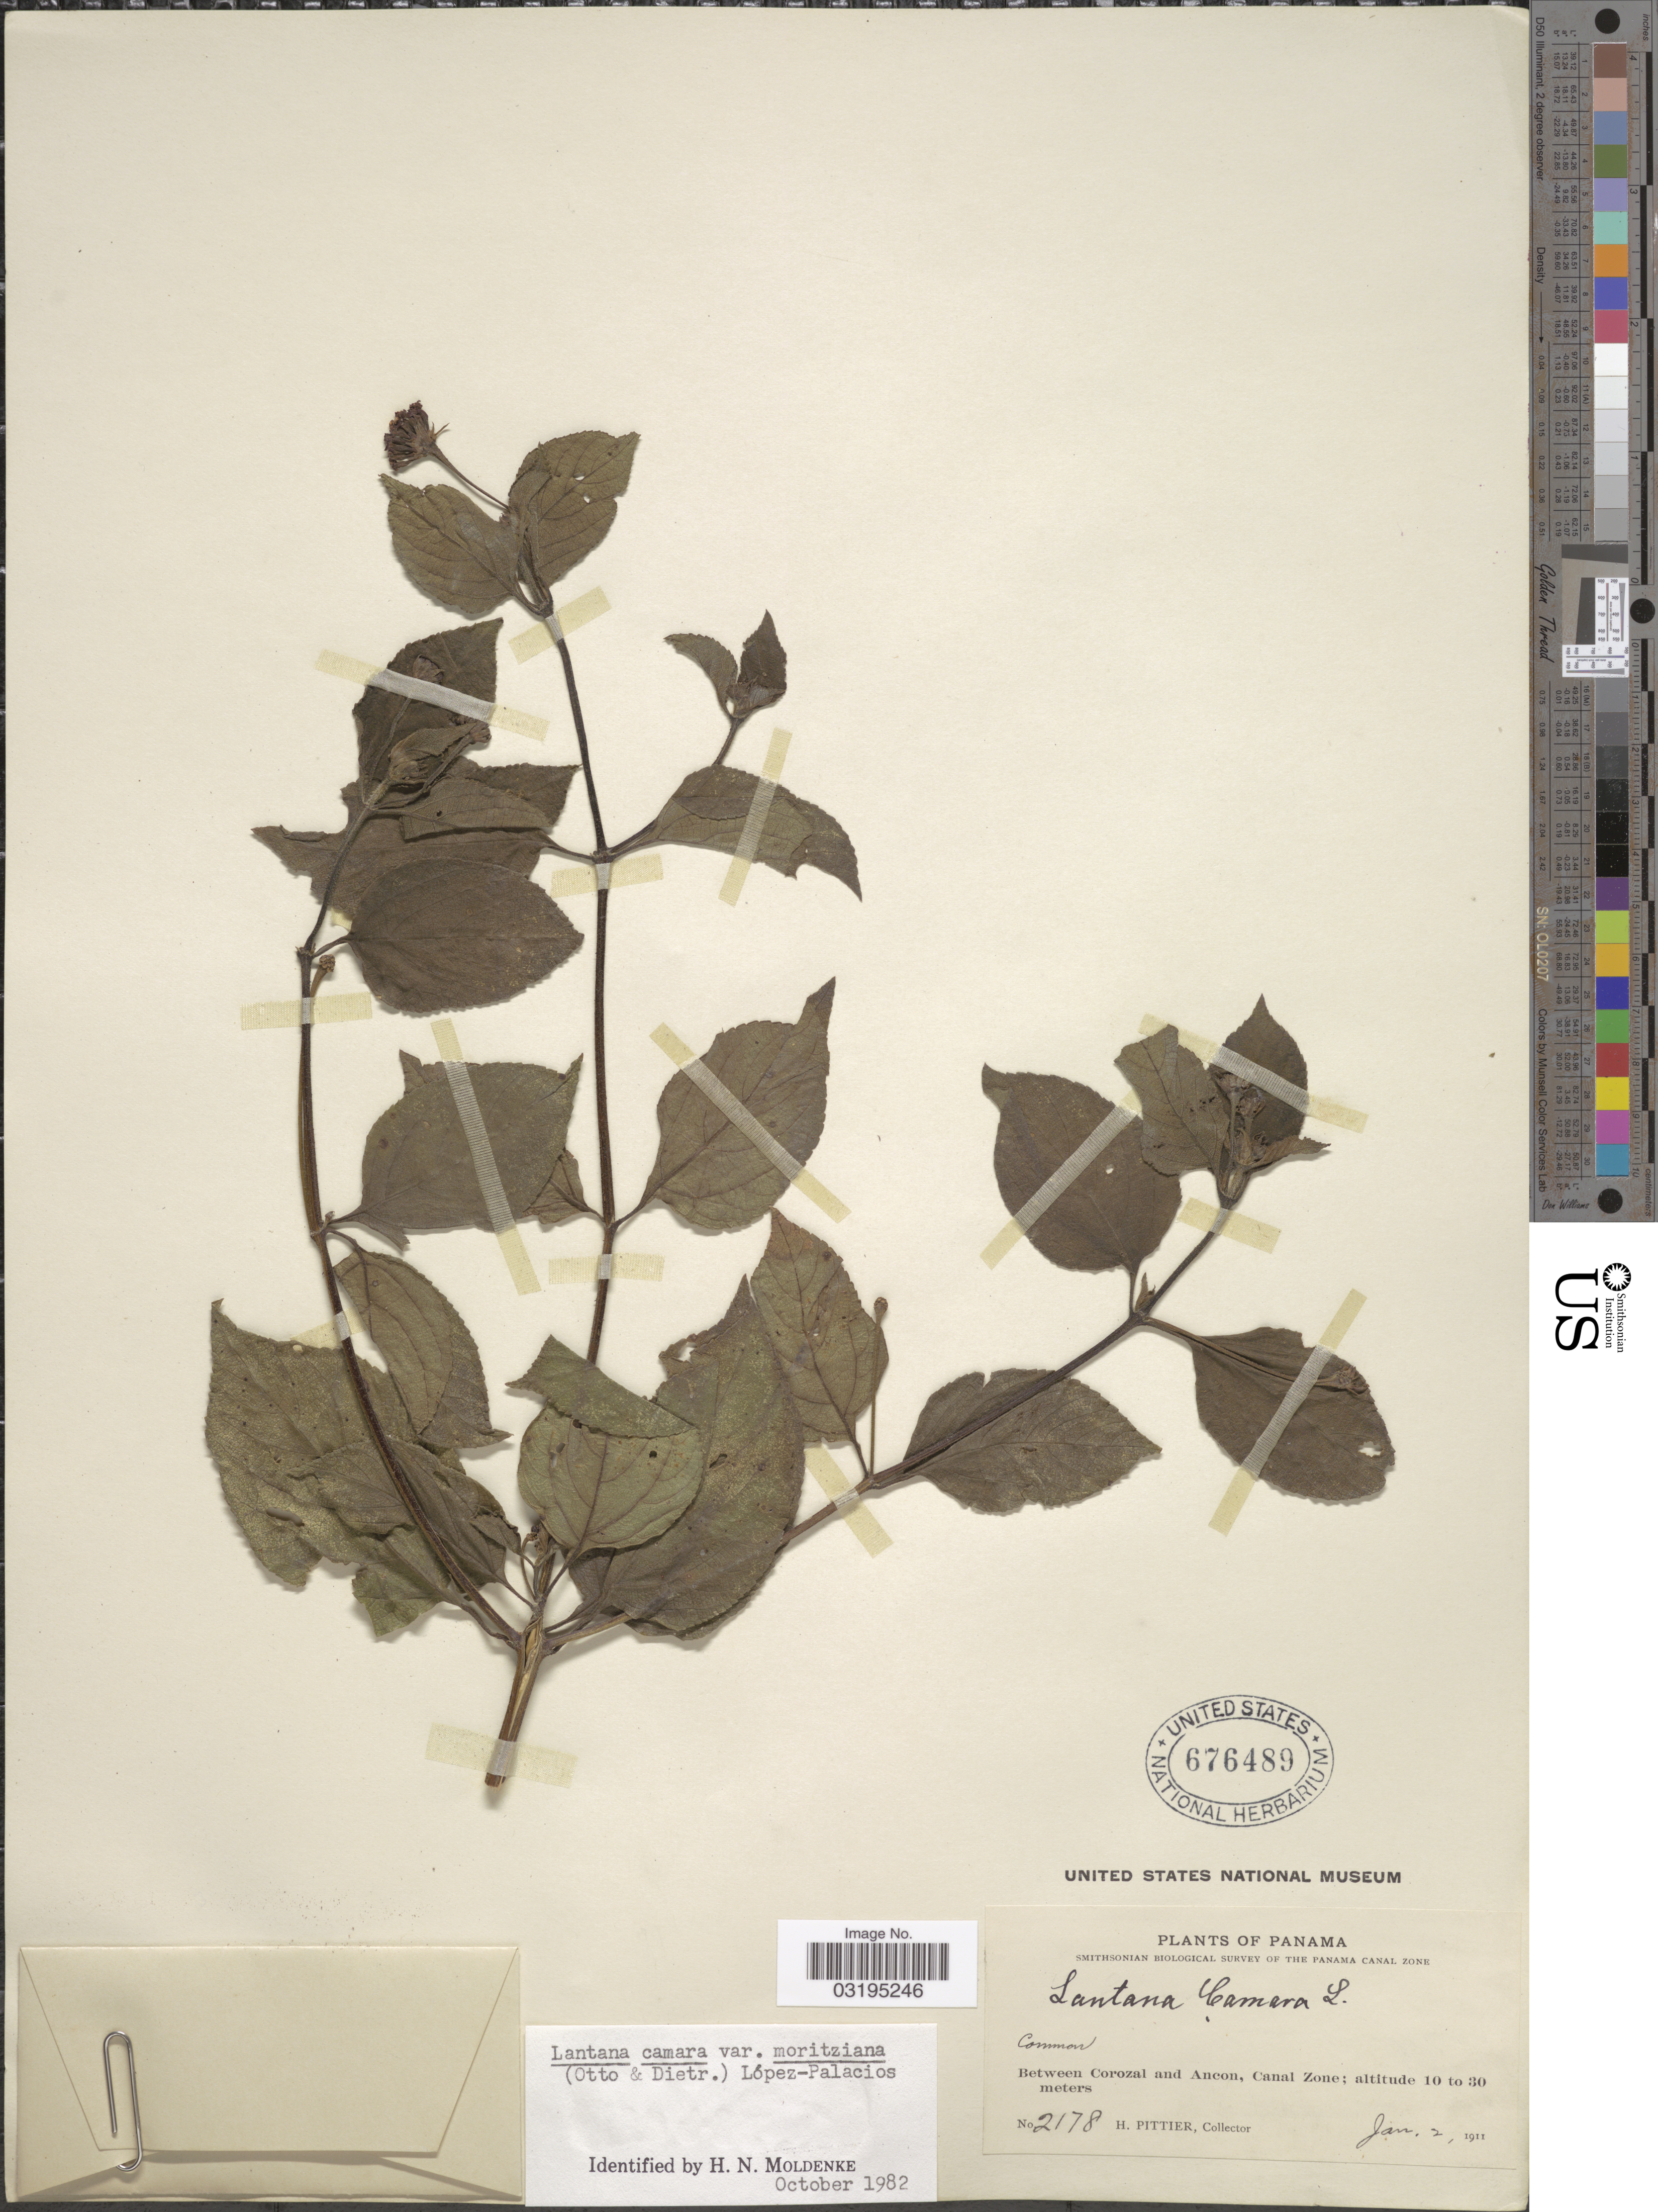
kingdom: Plantae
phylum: Tracheophyta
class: Magnoliopsida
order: Lamiales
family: Verbenaceae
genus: Lantana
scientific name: Lantana camara var. moritziana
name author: (Otto & A. Dietr.) López-Pal.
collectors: H. F. Pittier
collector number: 2178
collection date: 1911-01-02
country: Panama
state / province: Colón / Panamá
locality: Between Corozal and Ancon, Canal Zone.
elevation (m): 10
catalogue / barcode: US 676489